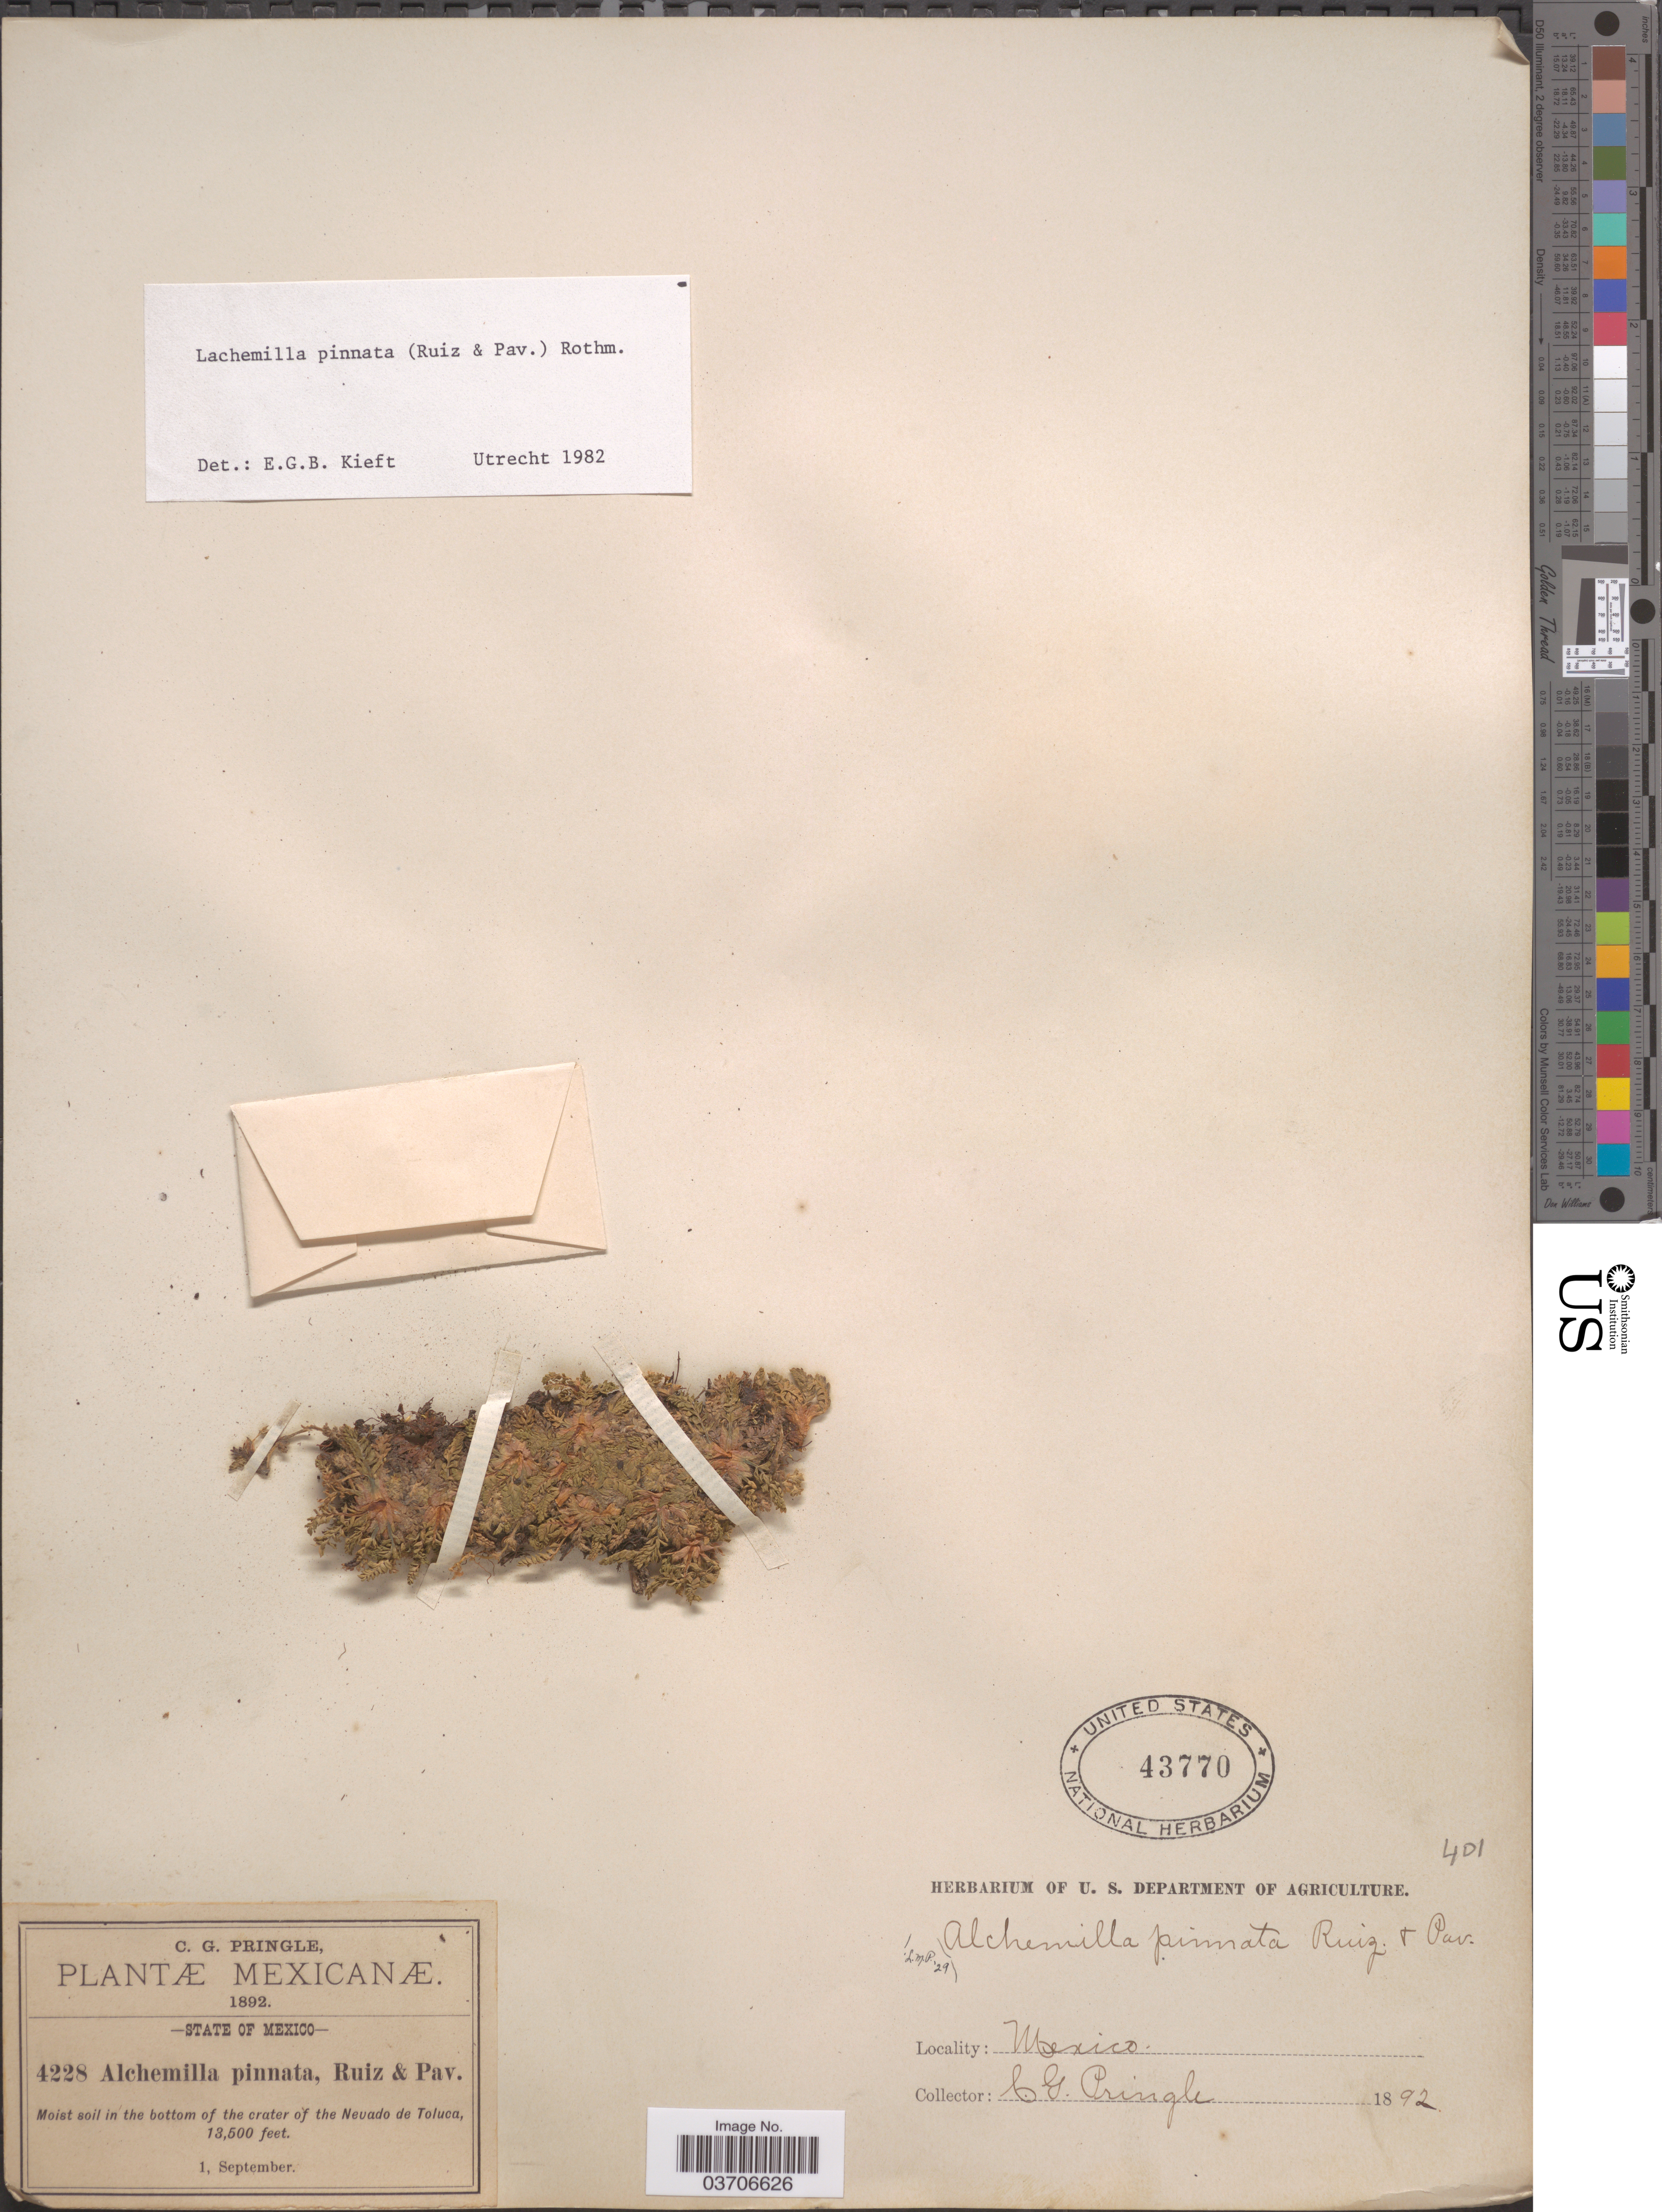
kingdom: Plantae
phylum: Tracheophyta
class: Magnoliopsida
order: Rosales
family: Rosaceae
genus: Lachemilla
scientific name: Lachemilla pinnata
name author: (Ruiz & Pav.) Rothm.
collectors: C. G. Pringle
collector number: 4228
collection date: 1892-09-01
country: Mexico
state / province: México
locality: Moist soil in the bottom of the crater of the Nevado de Toluca.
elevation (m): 4115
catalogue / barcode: US 43770